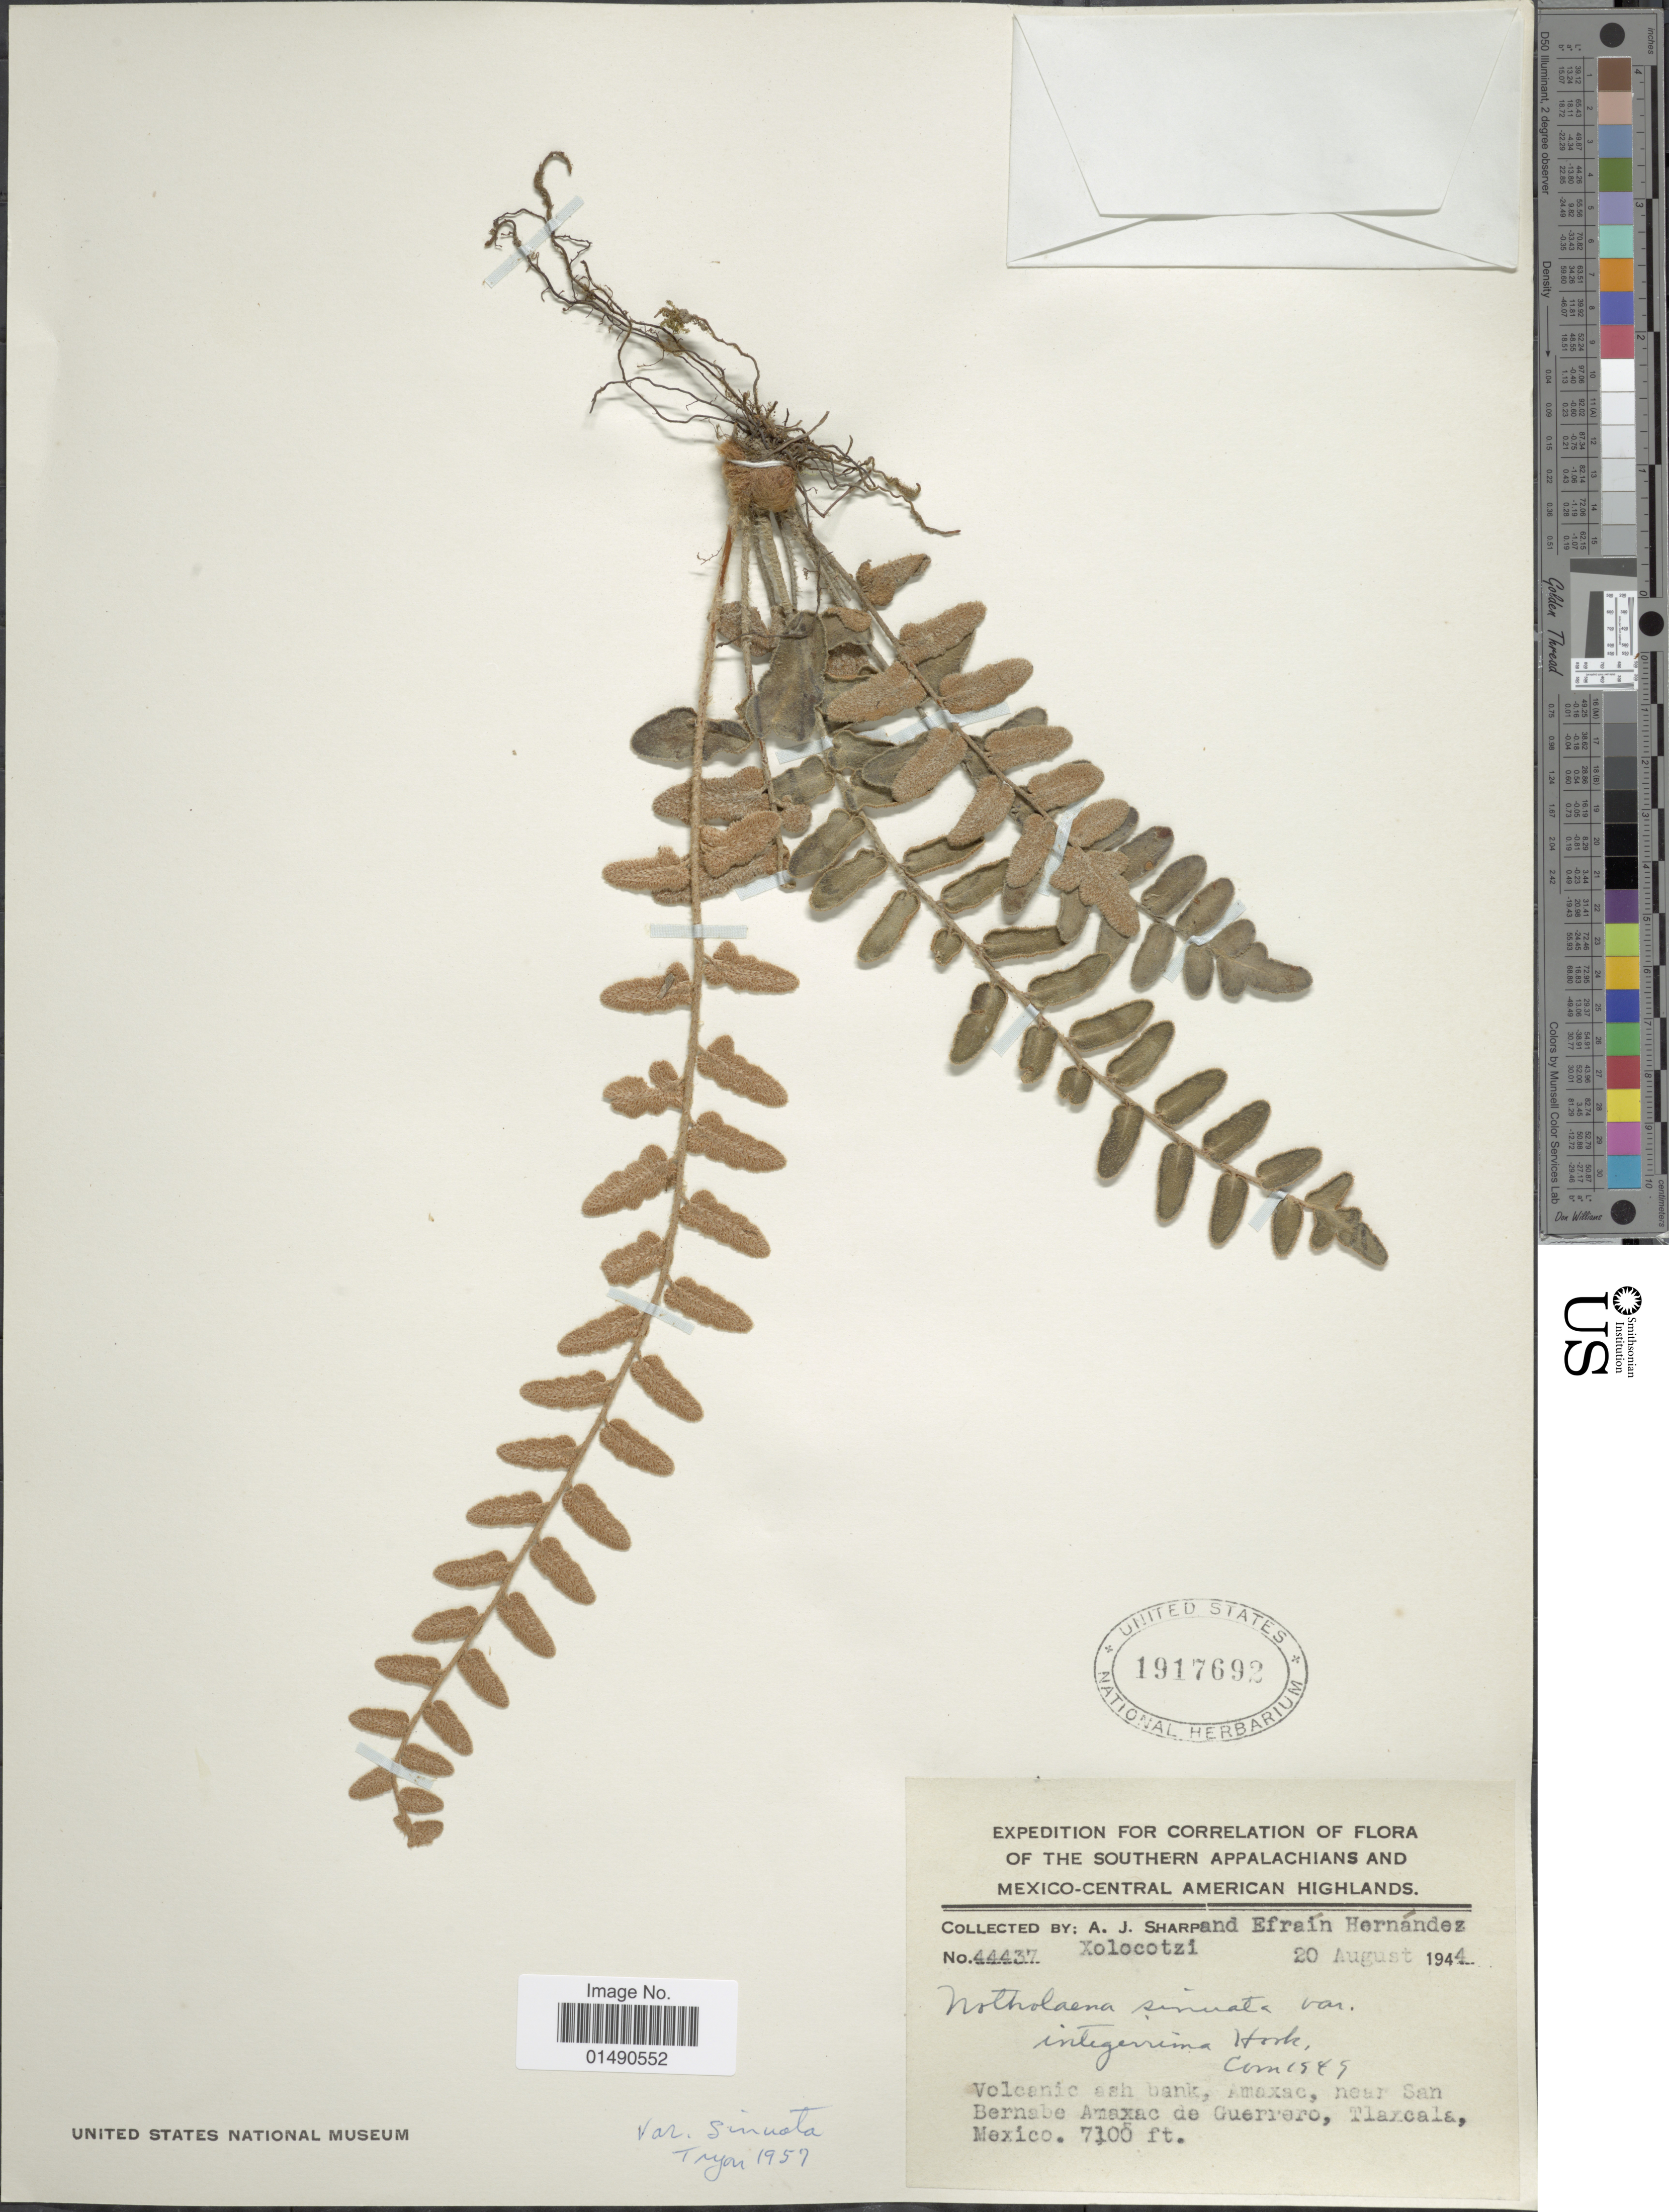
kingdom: Plantae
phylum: Tracheophyta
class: Polypodiopsida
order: Polypodiales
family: Pteridaceae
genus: Astrolepis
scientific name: Astrolepis crassifolia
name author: (Houlston & T. Moore) D.M. Benham & Windham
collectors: A. J. Sharp & E. Hernández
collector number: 44437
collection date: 1944-08-20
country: Mexico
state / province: Tlaxcala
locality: Expedition for correlationa of flora of the Southern Appalachians and Mexico-Central American Highlands, Amaxac, near San Bernabe Amaxac de Guerrero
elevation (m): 2164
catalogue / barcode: US 1917692